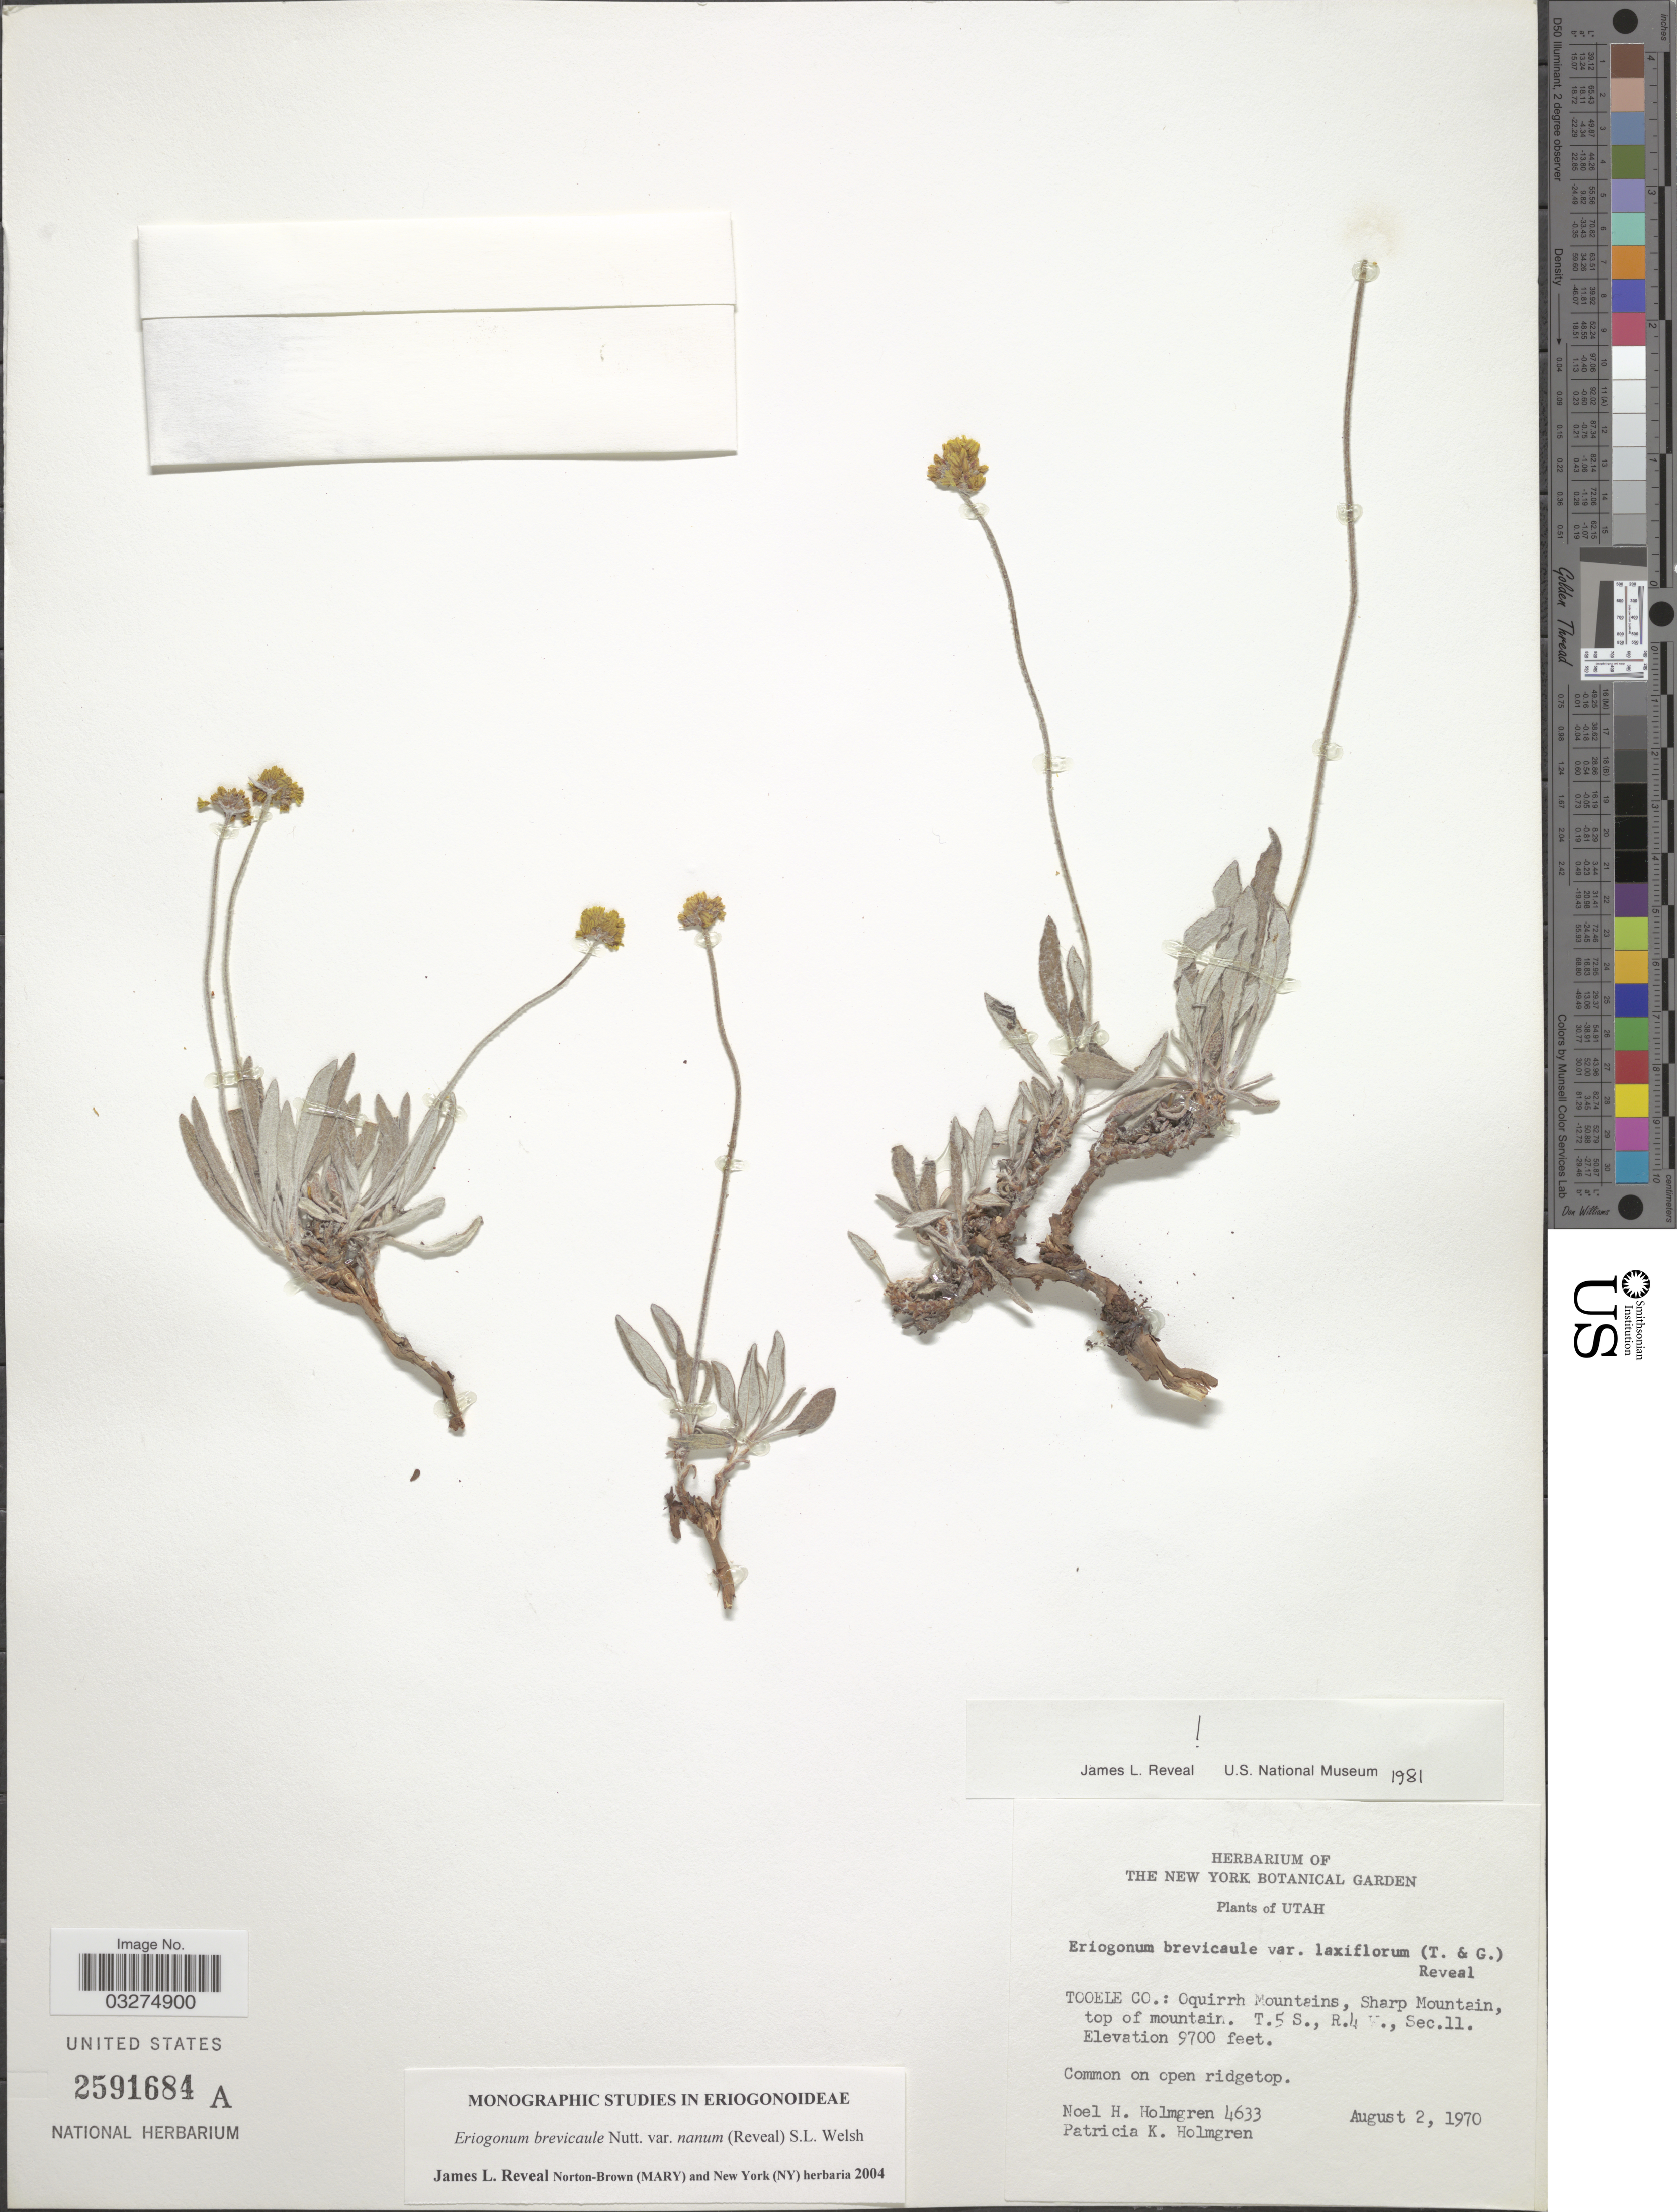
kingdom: Plantae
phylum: Tracheophyta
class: Magnoliopsida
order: Caryophyllales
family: Polygonaceae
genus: Eriogonum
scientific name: Eriogonum brevicaule var. nanum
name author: (Reveal) S.L. Welsh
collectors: N. H. Holmgren & P. K. Holmgren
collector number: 4633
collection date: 1970-08-02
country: United States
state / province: Utah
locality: Tooele Co.: Oquirrh Mountains, Sharp Mountain, top of mountain. T5S, R4W., Sec.11.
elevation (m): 2957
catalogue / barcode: US 2591684A